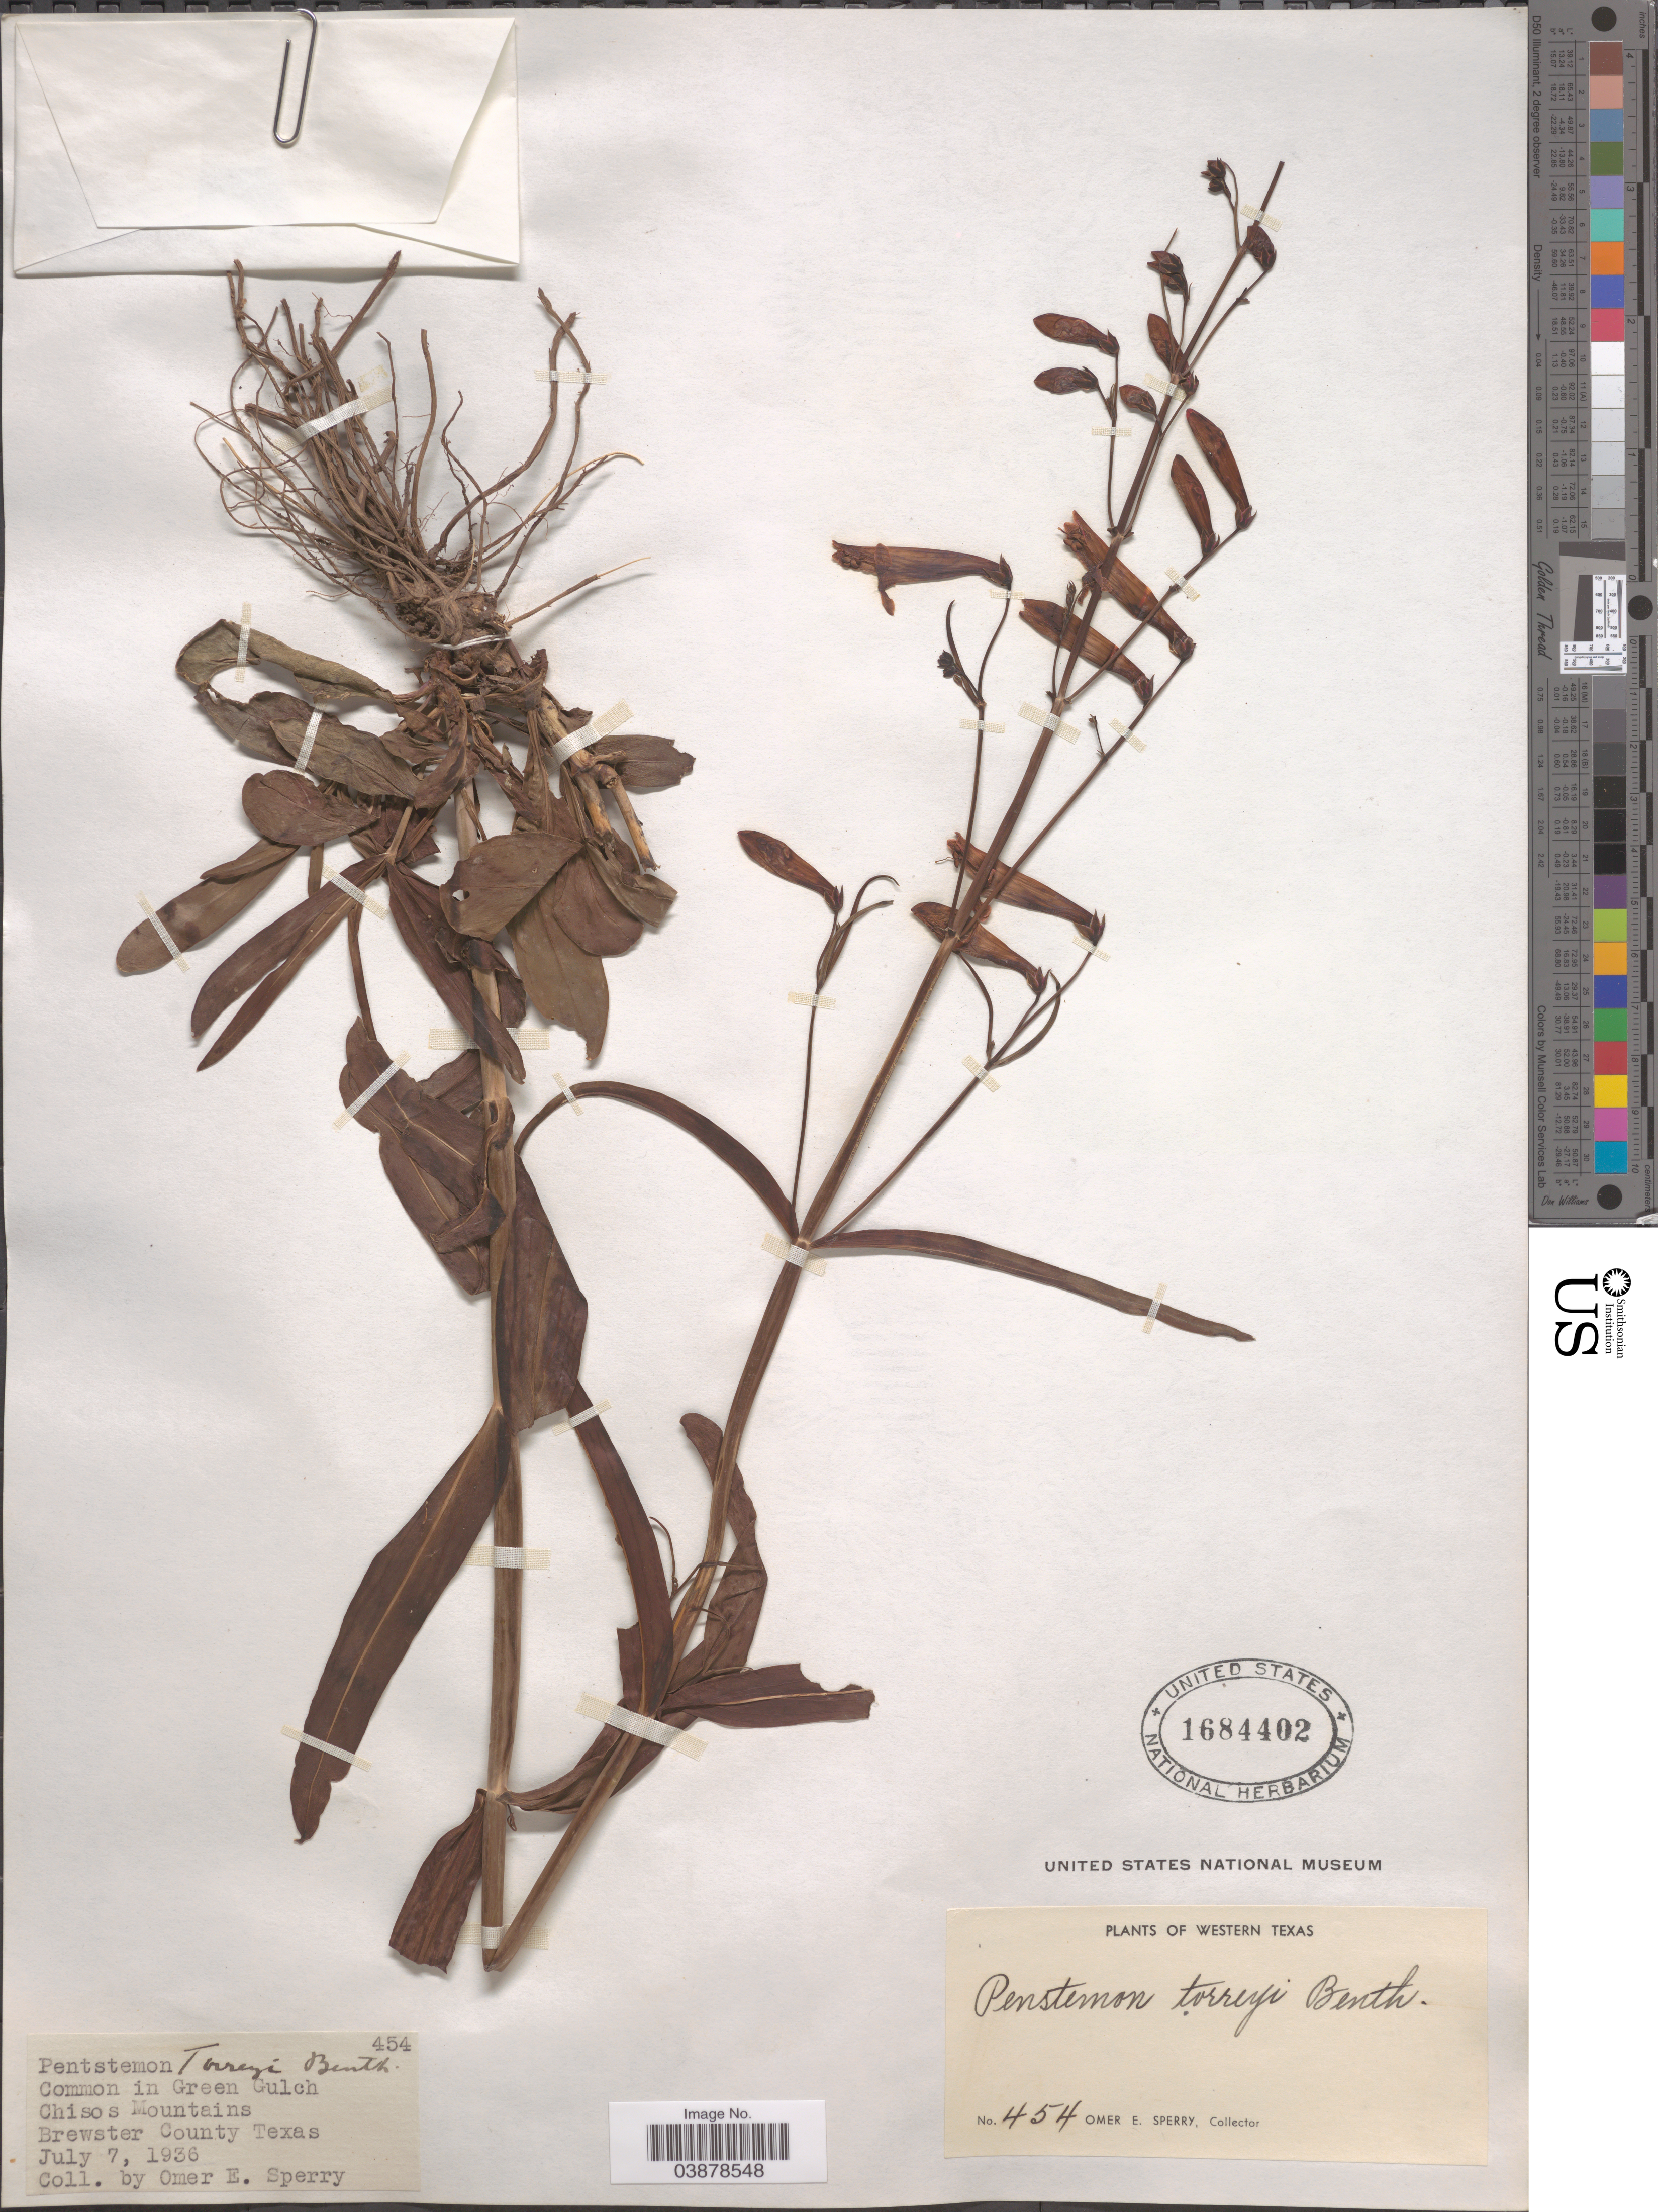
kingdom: Plantae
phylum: Tracheophyta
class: Magnoliopsida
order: Lamiales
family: Plantaginaceae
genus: Penstemon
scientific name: Penstemon torreyi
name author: Benth.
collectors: O. E. Sperry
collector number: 454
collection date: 1936-07-07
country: United States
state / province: Texas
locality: Western Texas. In Green Gulch Chisos Mountains. Brewster County.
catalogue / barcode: US 1684402